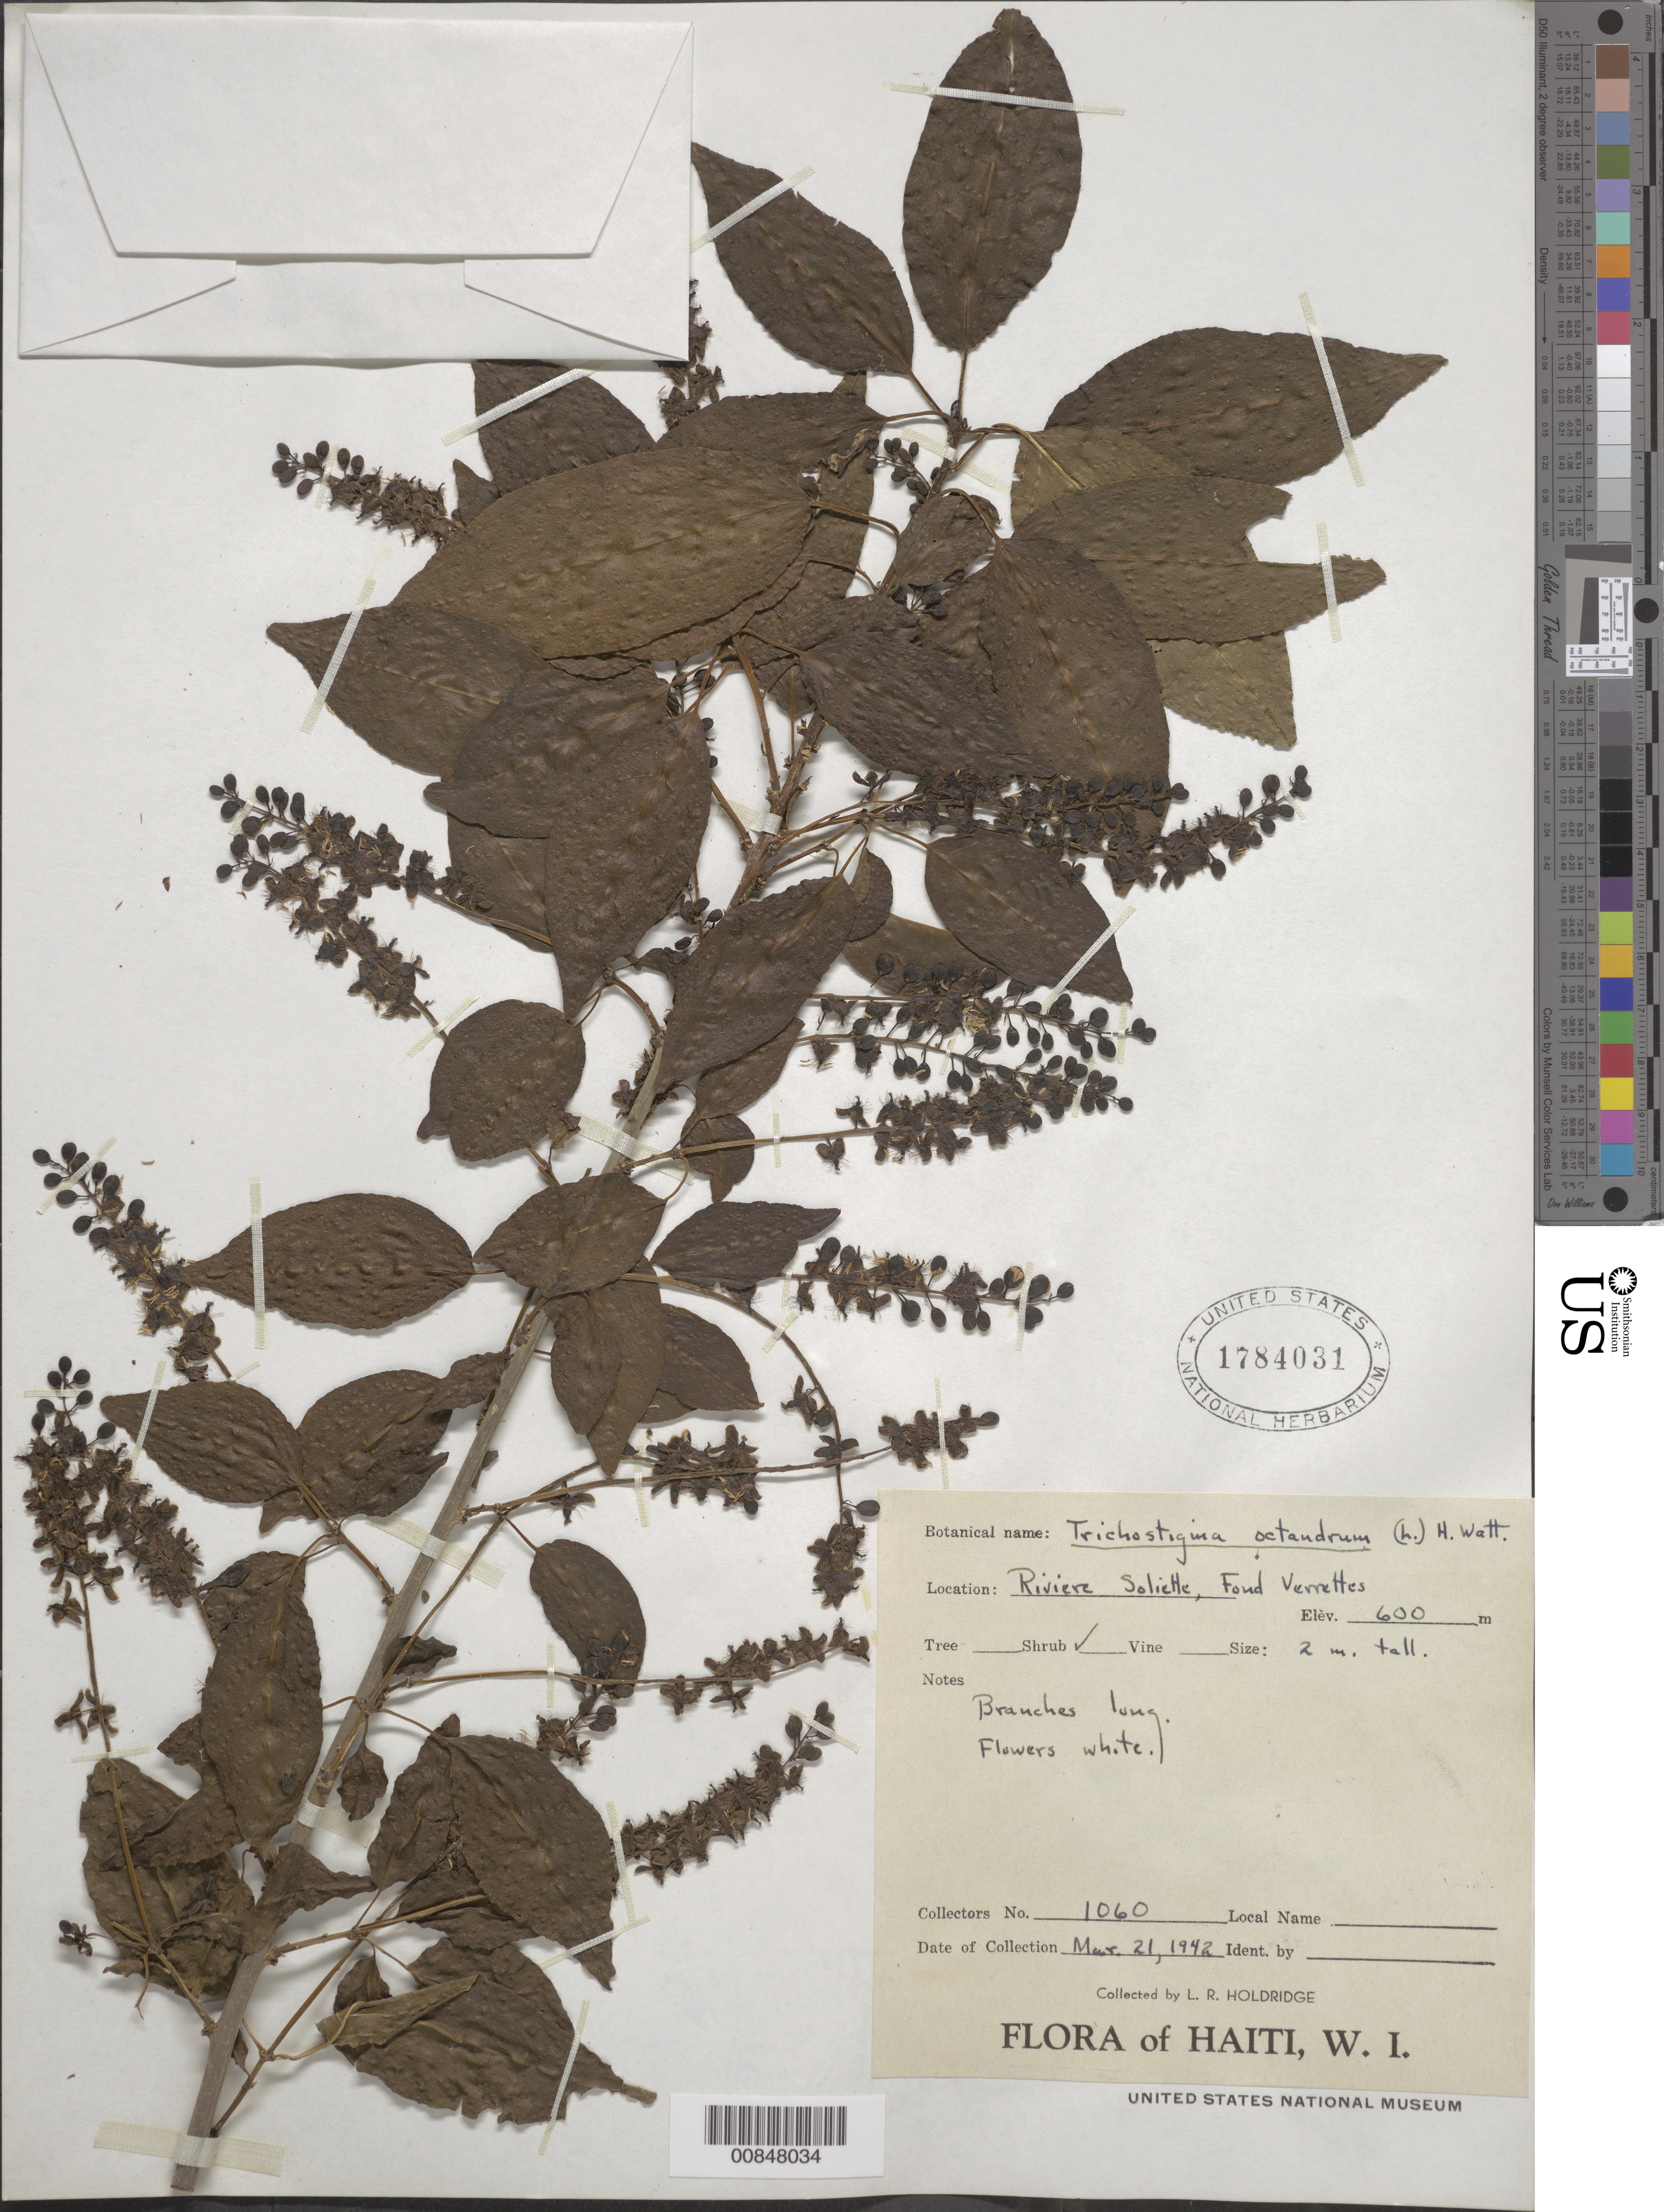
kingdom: Plantae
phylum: Tracheophyta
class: Magnoliopsida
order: Caryophyllales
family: Phytolaccaceae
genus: Trichostigma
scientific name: Trichostigma octandrum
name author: (L.) H. Walter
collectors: L. Holdridge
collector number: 1060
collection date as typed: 21 Mar 1942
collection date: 1942-03-21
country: Haiti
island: Hispaniola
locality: Rivière Soliette, Fond Verretes.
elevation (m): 600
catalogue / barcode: US 1784031